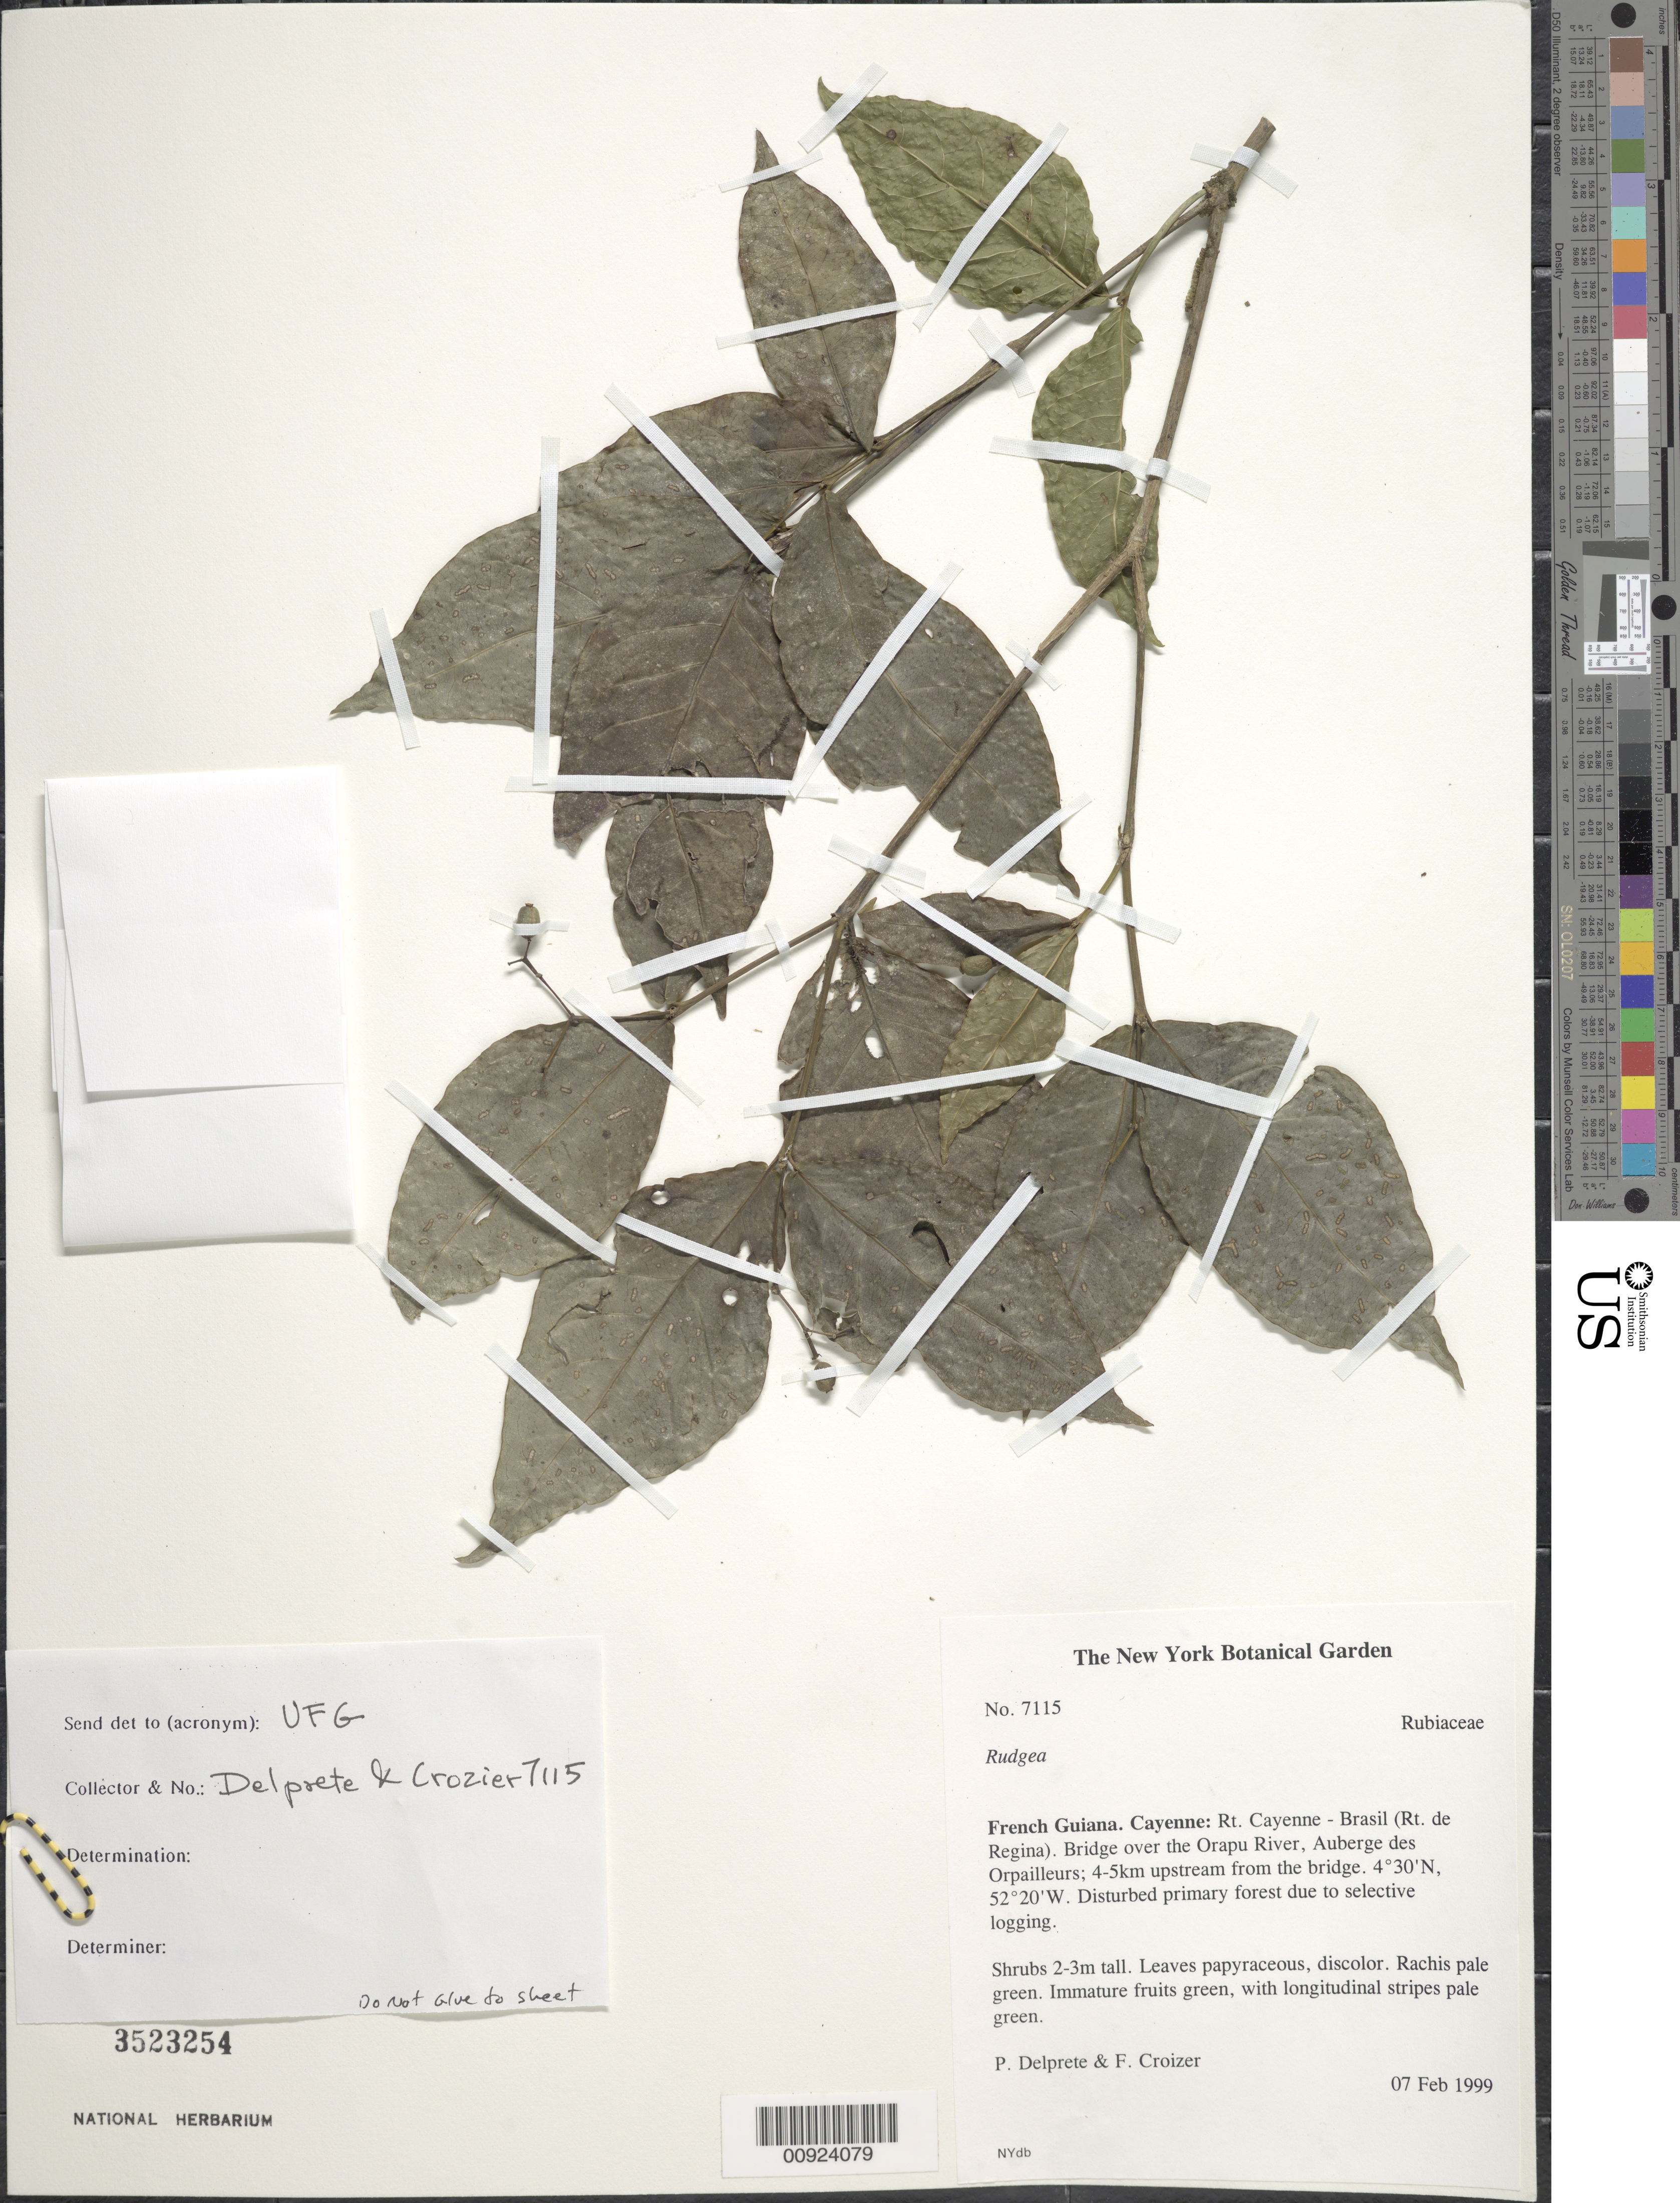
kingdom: Plantae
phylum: Tracheophyta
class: Magnoliopsida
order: Gentianales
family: Rubiaceae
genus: Rudgea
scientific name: Rudgea sp.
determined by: Delprete, P. G., Herb. de Guyane Cay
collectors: P. G. Delprete & F. Crozier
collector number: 7115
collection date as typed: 7-Feb-99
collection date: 1999-02-07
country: French Guiana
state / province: Cayenne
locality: Rt. Cayenne - Brasil (Rt. de Regina). Bridge over the Orapu River, Auberge des Orpailleurs; 4-5km upstream from the bridge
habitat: Disturbed primary forest due to selective logging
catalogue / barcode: US 3523254